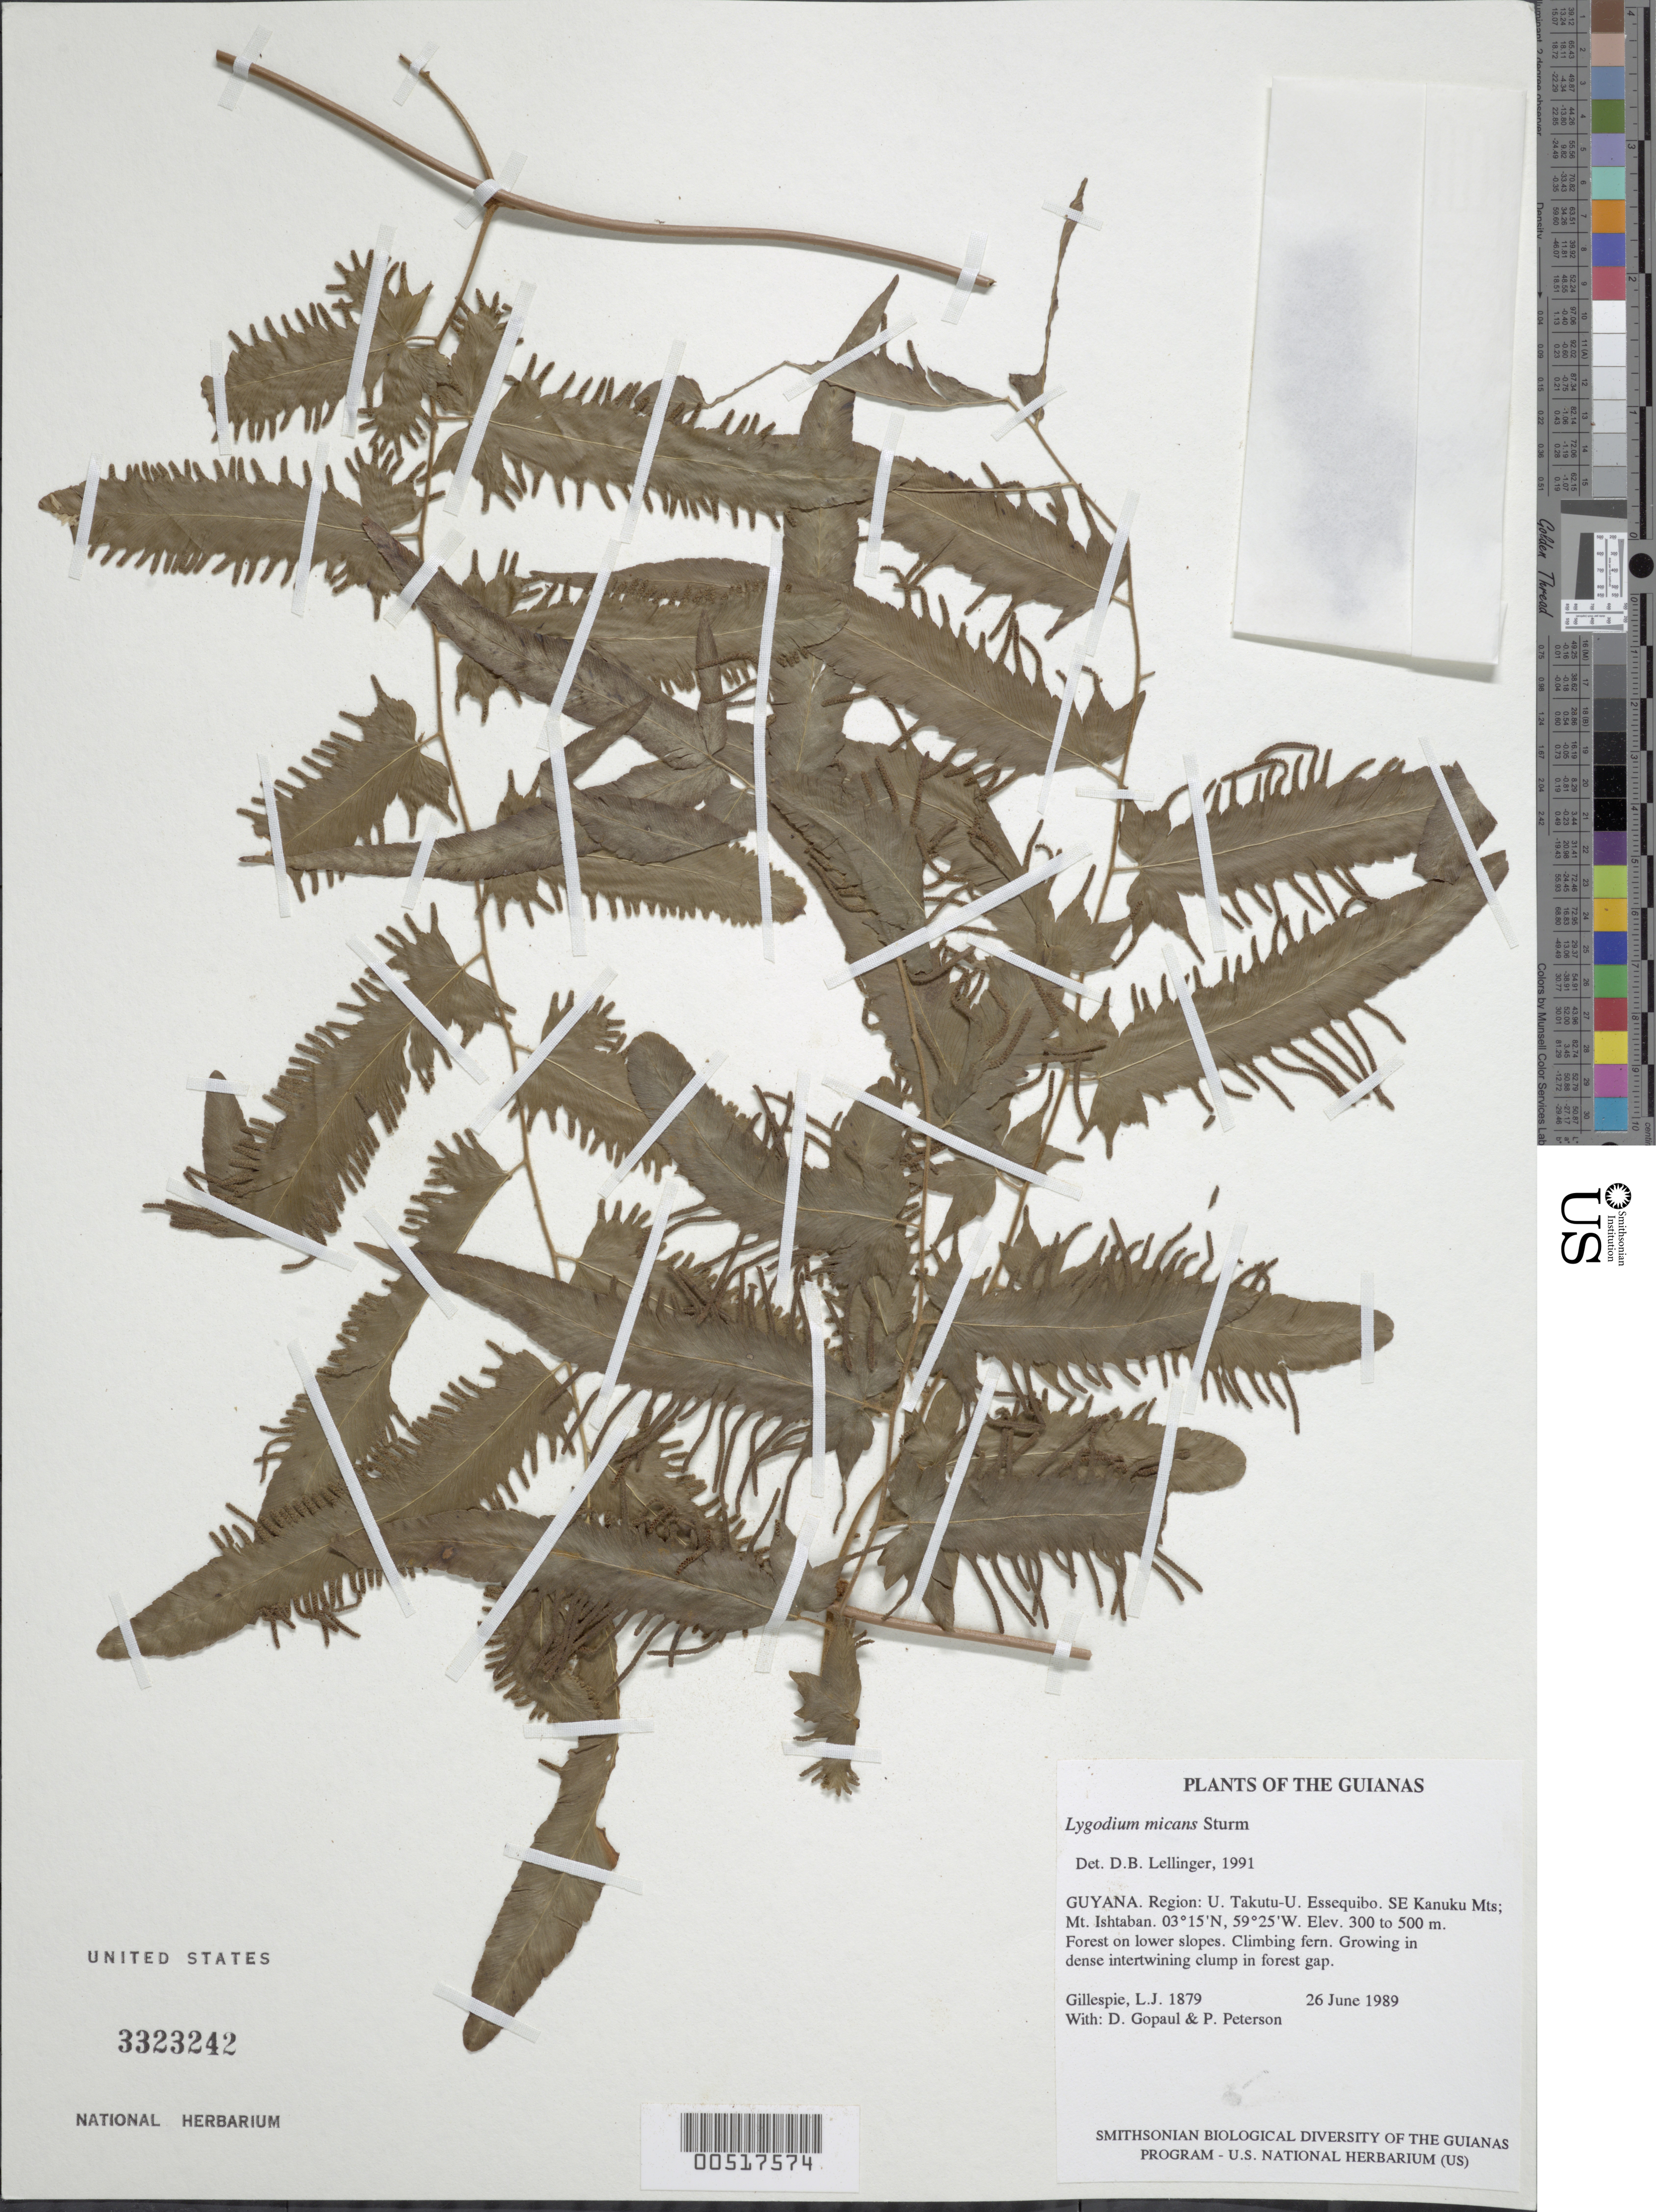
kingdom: Plantae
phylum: Tracheophyta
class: Polypodiopsida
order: Schizaeales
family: Lygodiaceae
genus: Lygodium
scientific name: Lygodium volubile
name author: Sw.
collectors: L. J. Gillespie, D. Gopaul & P. M. Peterson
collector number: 1879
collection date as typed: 26 June 1989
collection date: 1989-06-26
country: Guyana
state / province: U. Takutu-U. Essequibo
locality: SE Kanuku Mts; Mt. Ishtaban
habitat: Forest on lower slopes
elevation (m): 300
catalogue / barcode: US 3323242